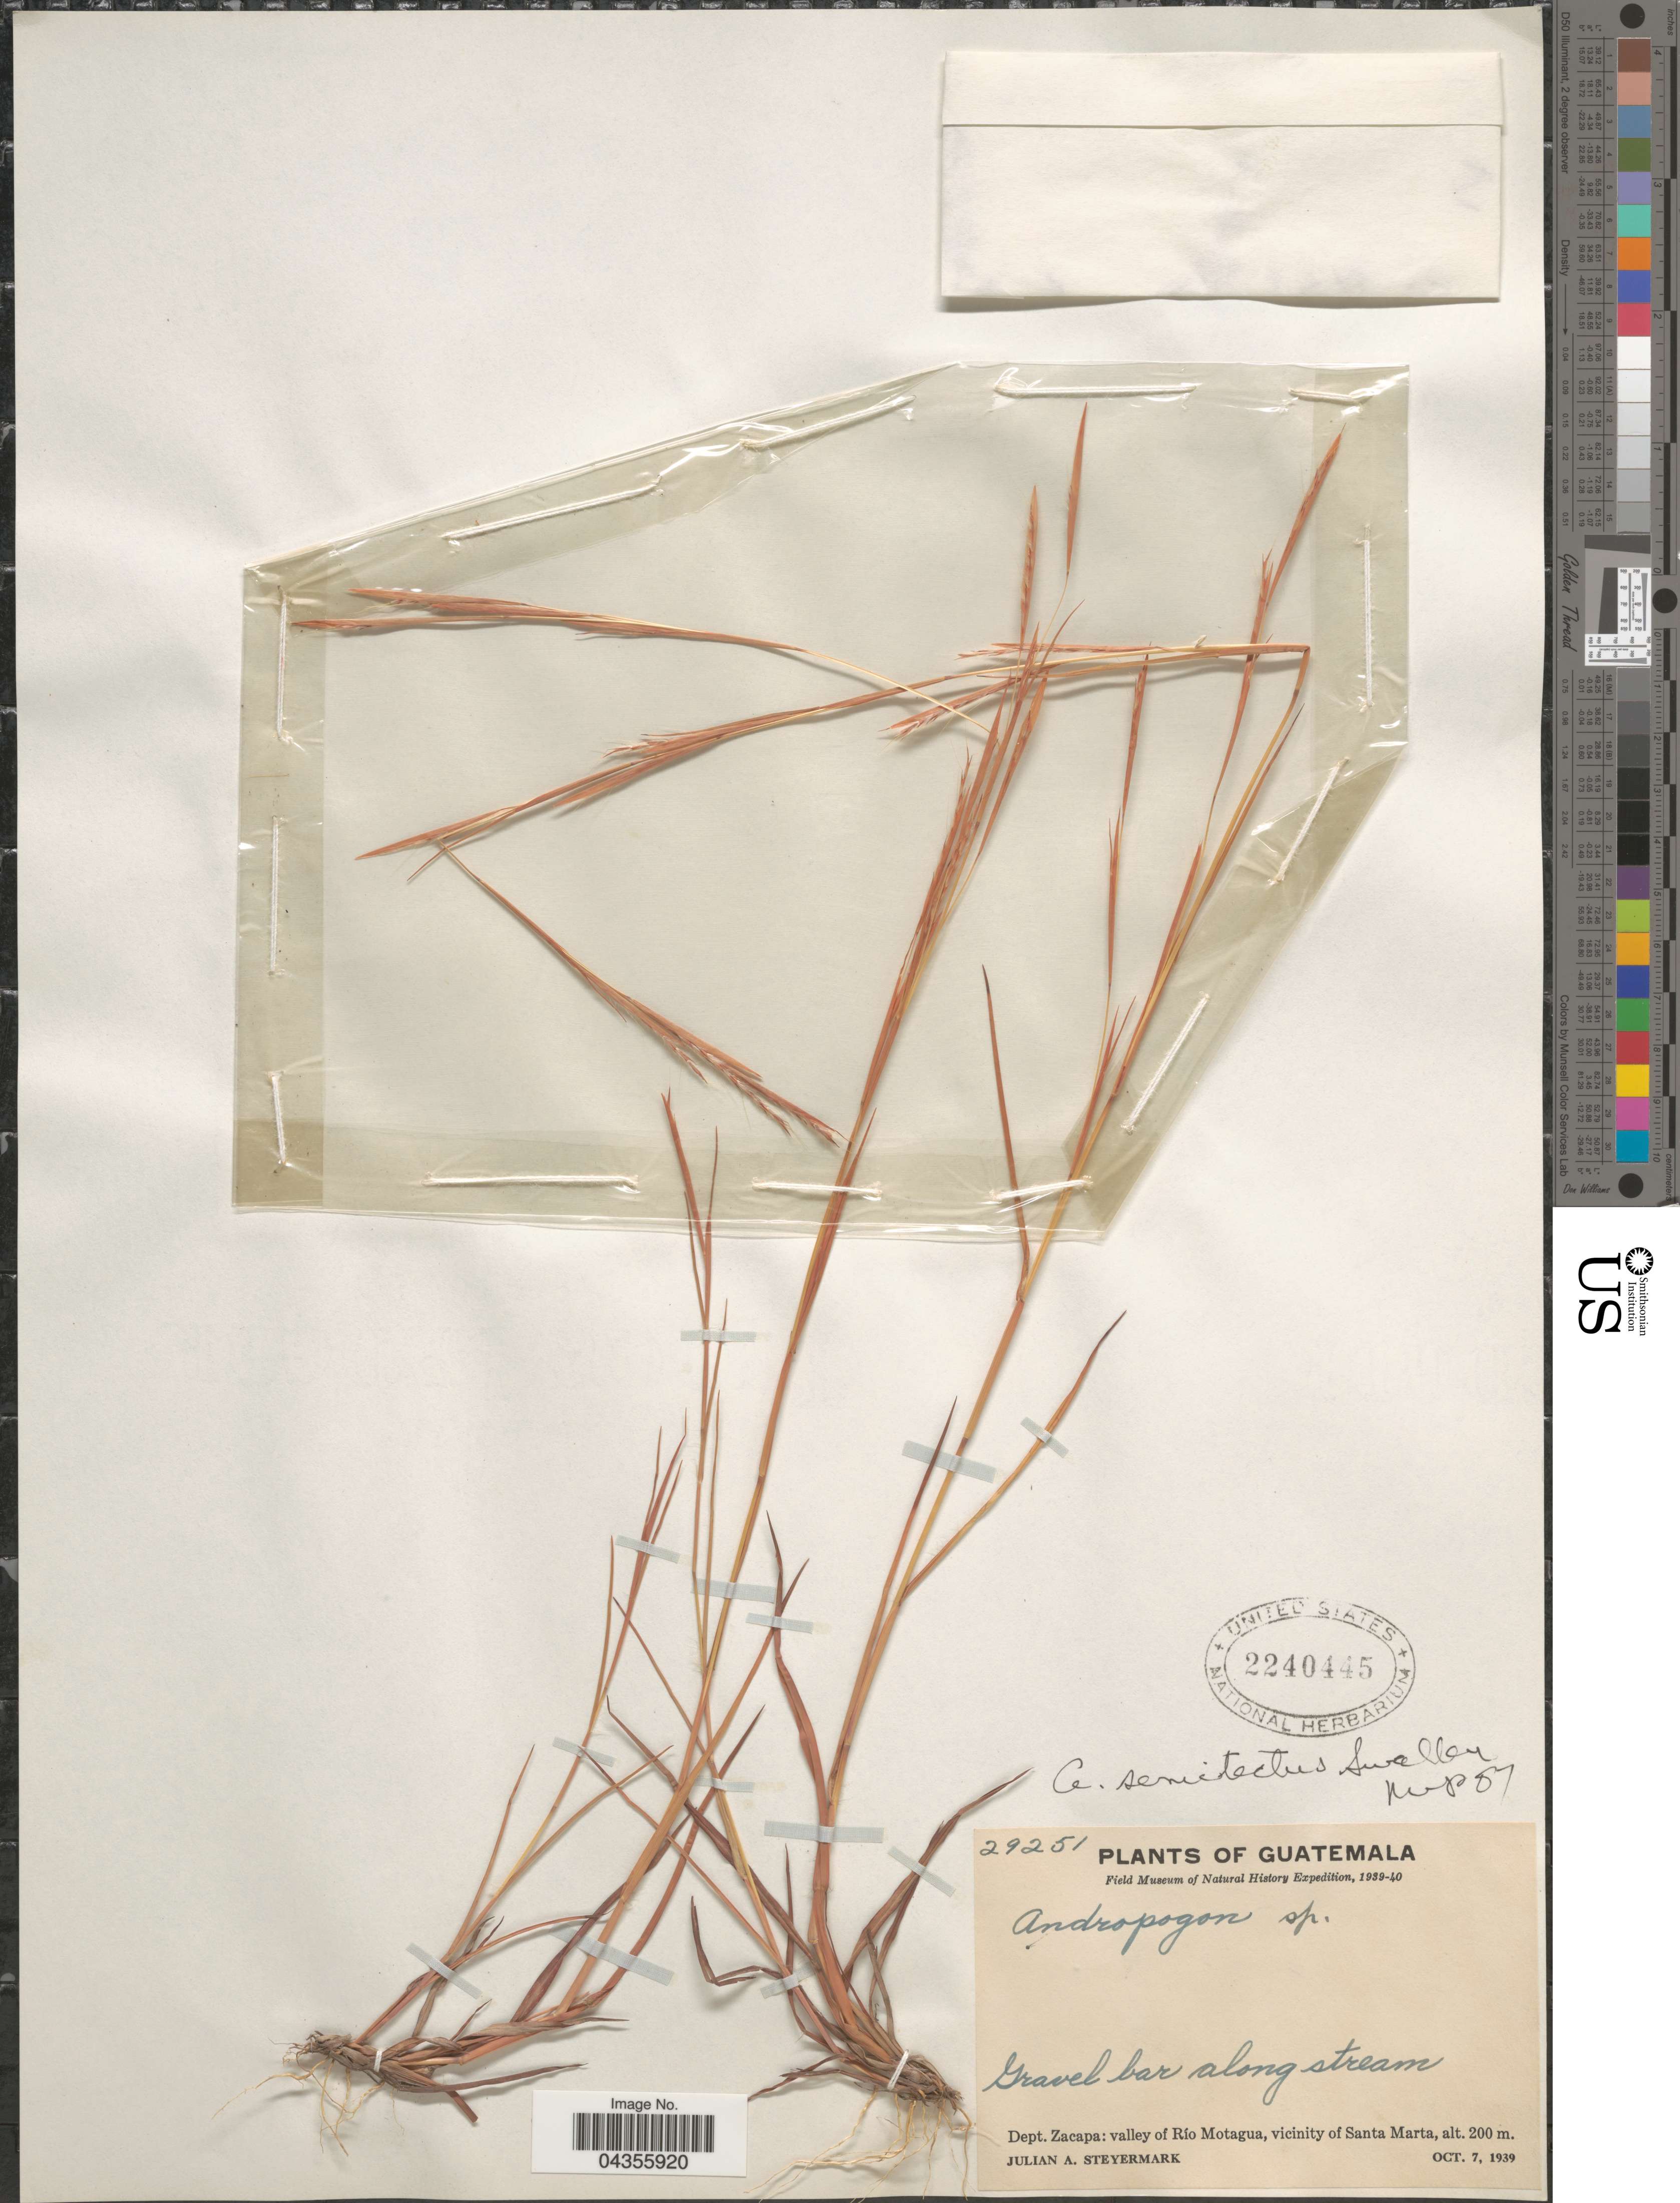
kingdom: Plantae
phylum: Tracheophyta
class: Liliopsida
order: Poales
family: Poaceae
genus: Schizachyrium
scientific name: Schizachyrium semitectum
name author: (Swall.) Reeder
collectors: J. Steyermark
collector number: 29251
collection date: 1939-10-07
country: Guatemala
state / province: Zacapa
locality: Field Museum of Natural History Expedition, 1939-40. Dept. Zacapa: valley of Río Motagua, vicinity of Santa Marta.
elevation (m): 200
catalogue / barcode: US 2240445